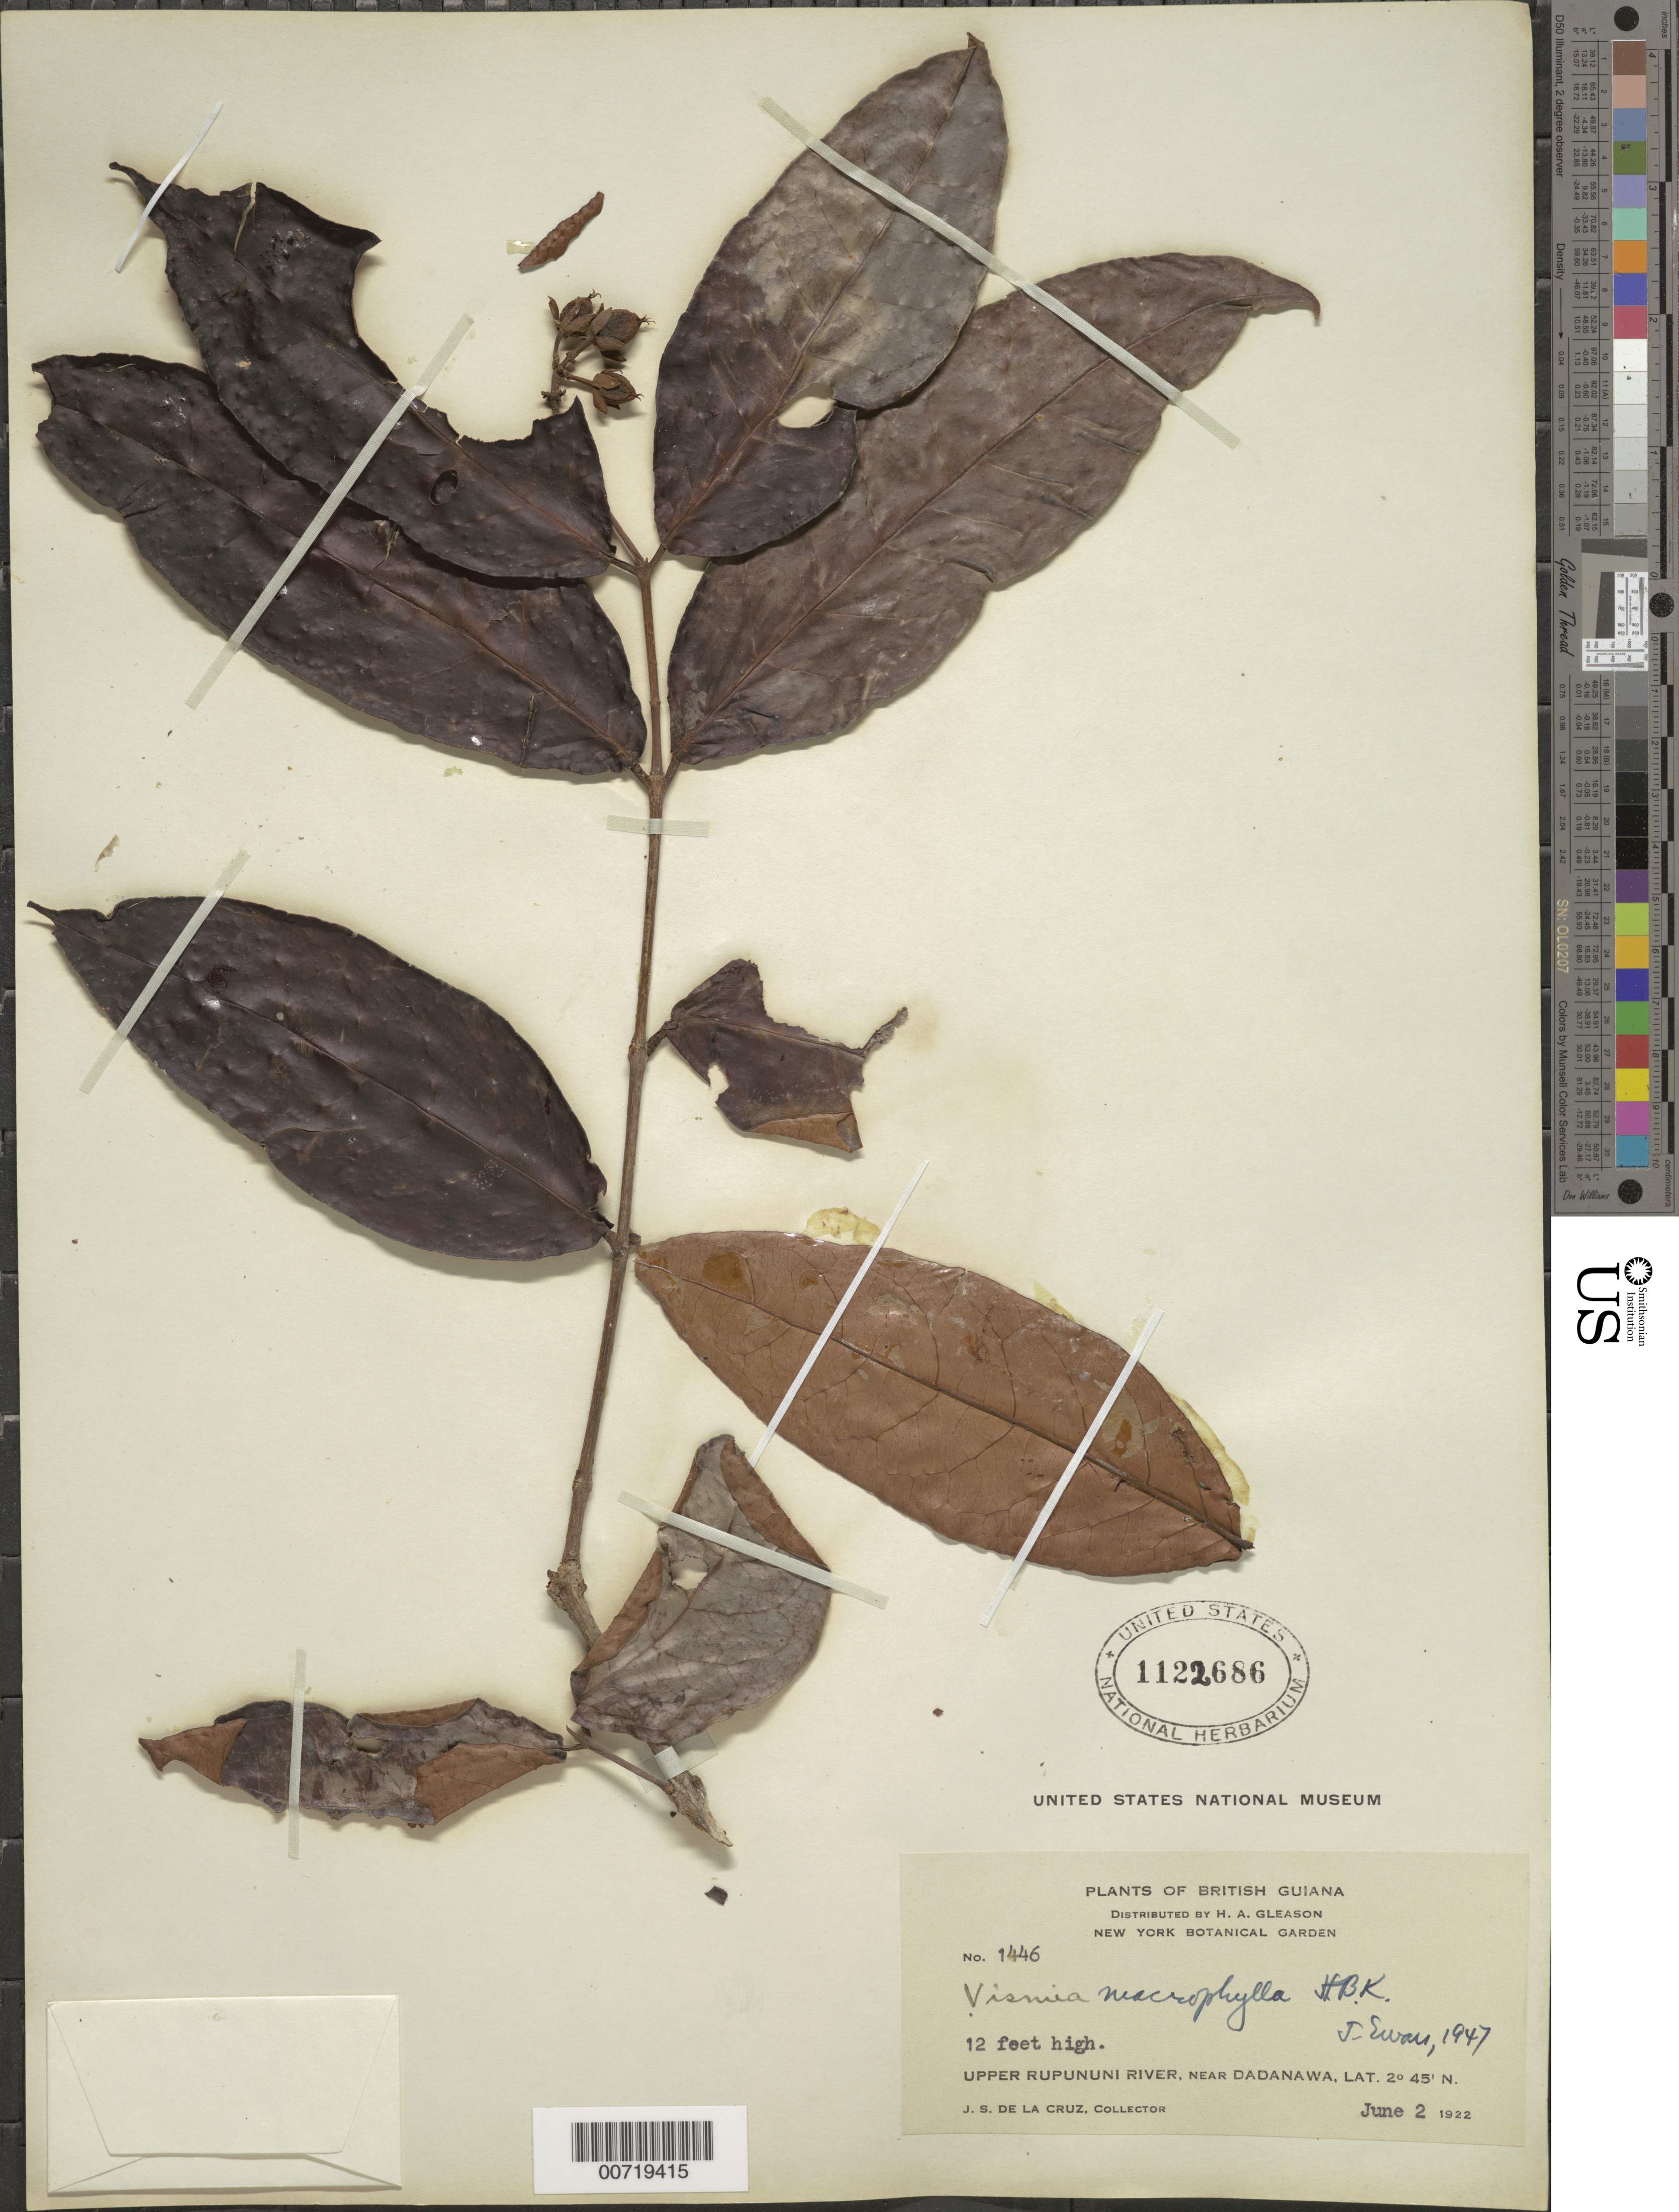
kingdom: Plantae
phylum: Tracheophyta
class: Magnoliopsida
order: Malpighiales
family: Hypericaceae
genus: Vismia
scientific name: Vismia sessilifolia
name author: (Aubl.) Choisy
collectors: J. S. de la Cruz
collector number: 1446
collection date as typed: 2-Jun-22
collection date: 1922-06-02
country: Guyana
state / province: U. Takutu-U. Essequibo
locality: Dadanawa, vic., upper Rupununi R.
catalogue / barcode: US 1122686